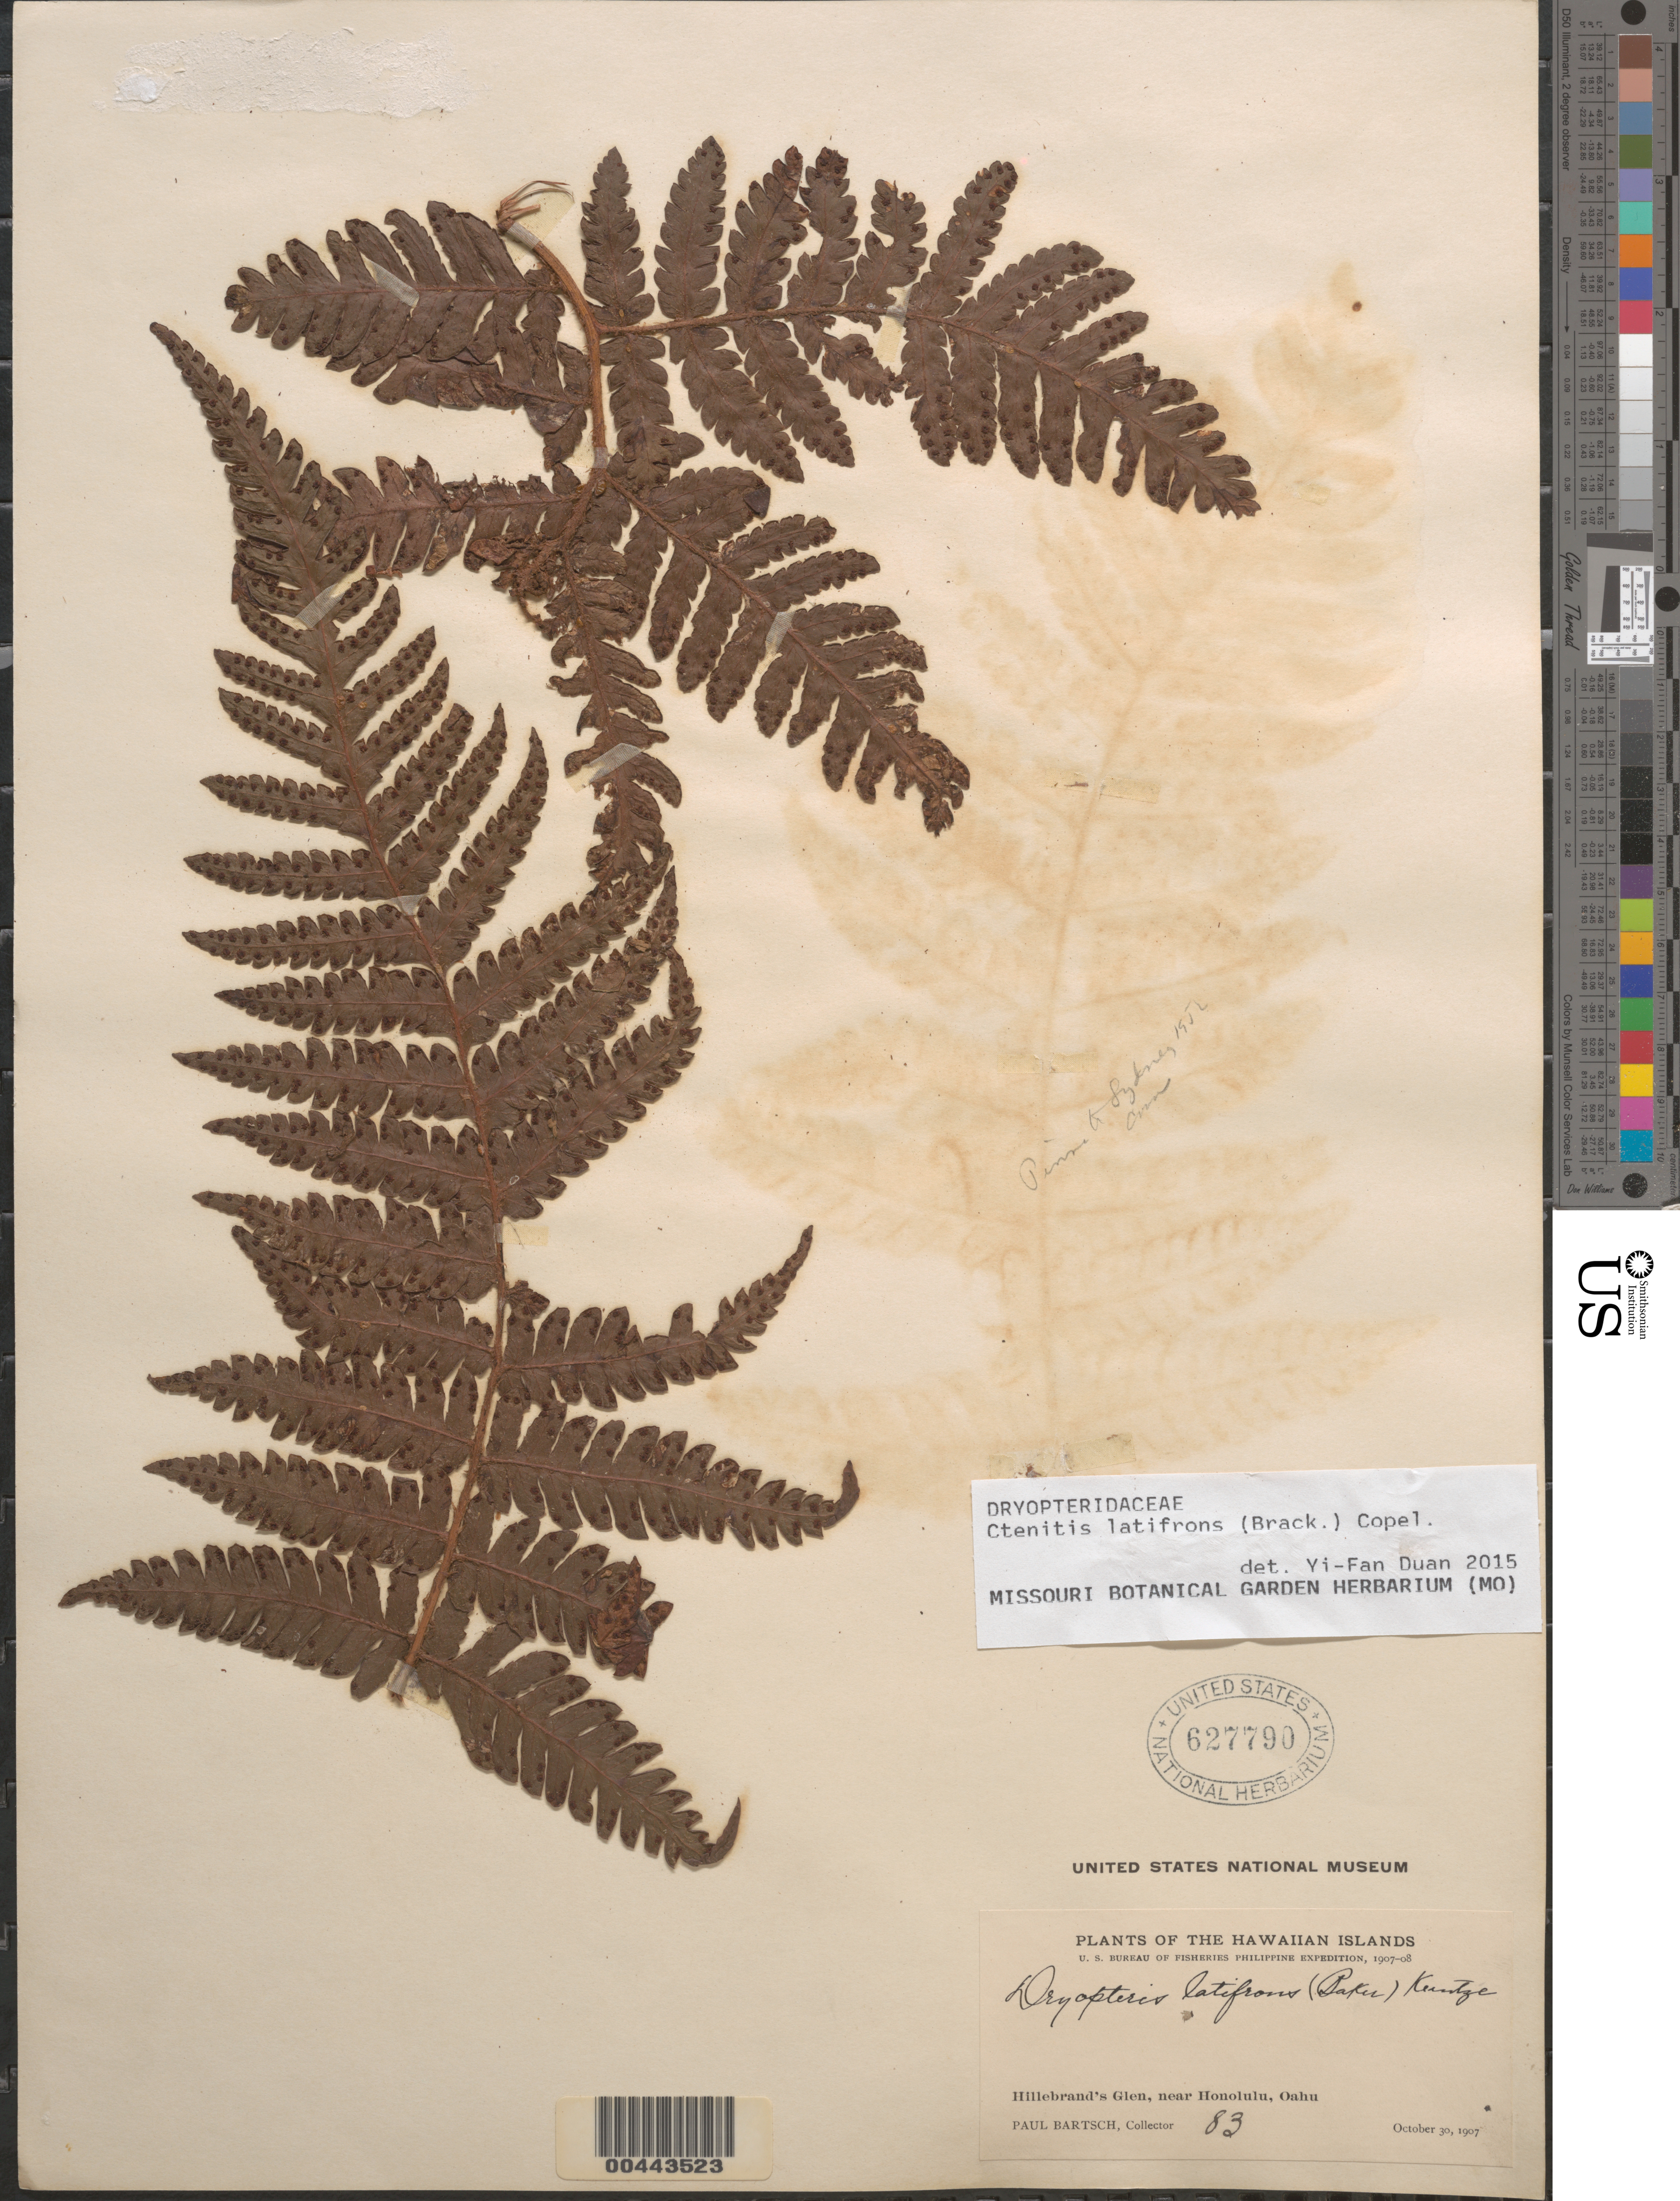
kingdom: Plantae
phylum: Tracheophyta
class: Polypodiopsida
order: Polypodiales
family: Dryopteridaceae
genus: Ctenitis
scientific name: Ctenitis latifrons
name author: (Brack.) Copel.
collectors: P. Bartsch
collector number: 83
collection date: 1907-10-30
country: United States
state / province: Hawaii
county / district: Honolulu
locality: The Hawaiian Islands. Hillebrand's Glen, near Honolulu, Oahu.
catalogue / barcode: US 627790